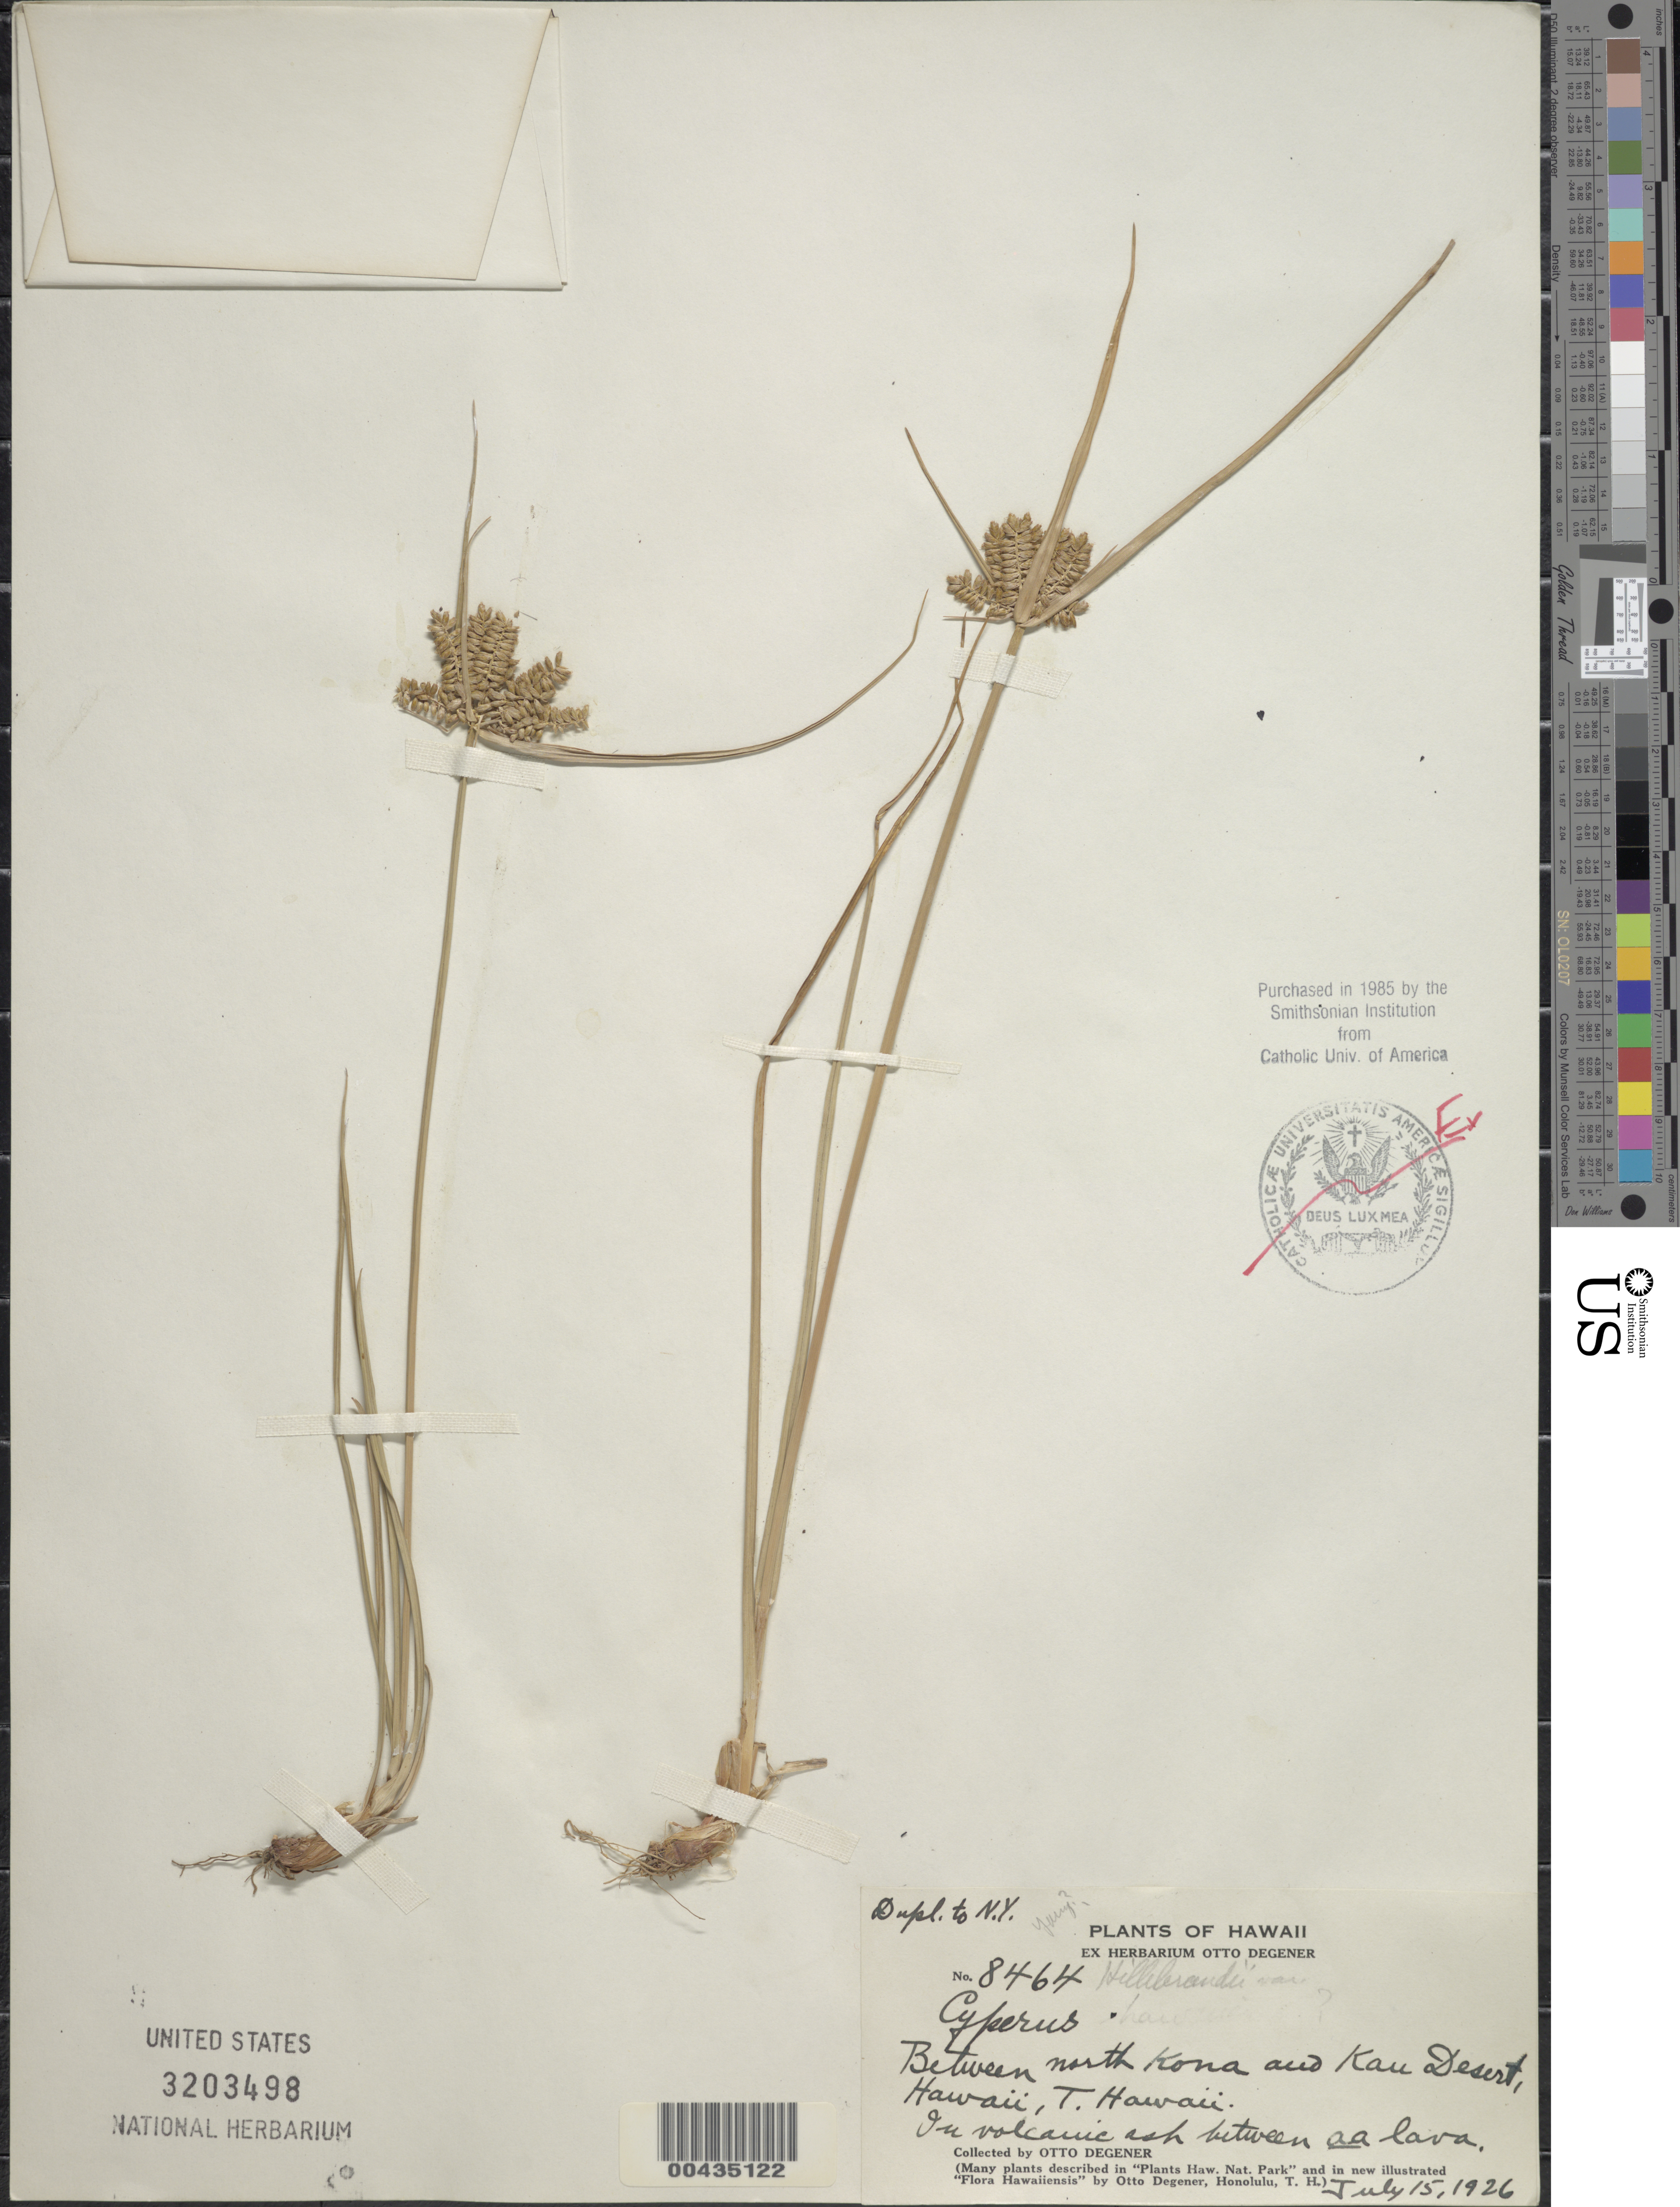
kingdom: Plantae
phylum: Tracheophyta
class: Liliopsida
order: Poales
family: Cyperaceae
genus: Cyperus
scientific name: Cyperus hillebrandii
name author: Boeckeler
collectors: O. Degener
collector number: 8464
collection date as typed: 15 Jul 1926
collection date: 1926-07-15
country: United States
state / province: Hawaii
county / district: Hawaii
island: Hawaii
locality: Between N Kona and Kau Desert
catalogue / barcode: US 3203498